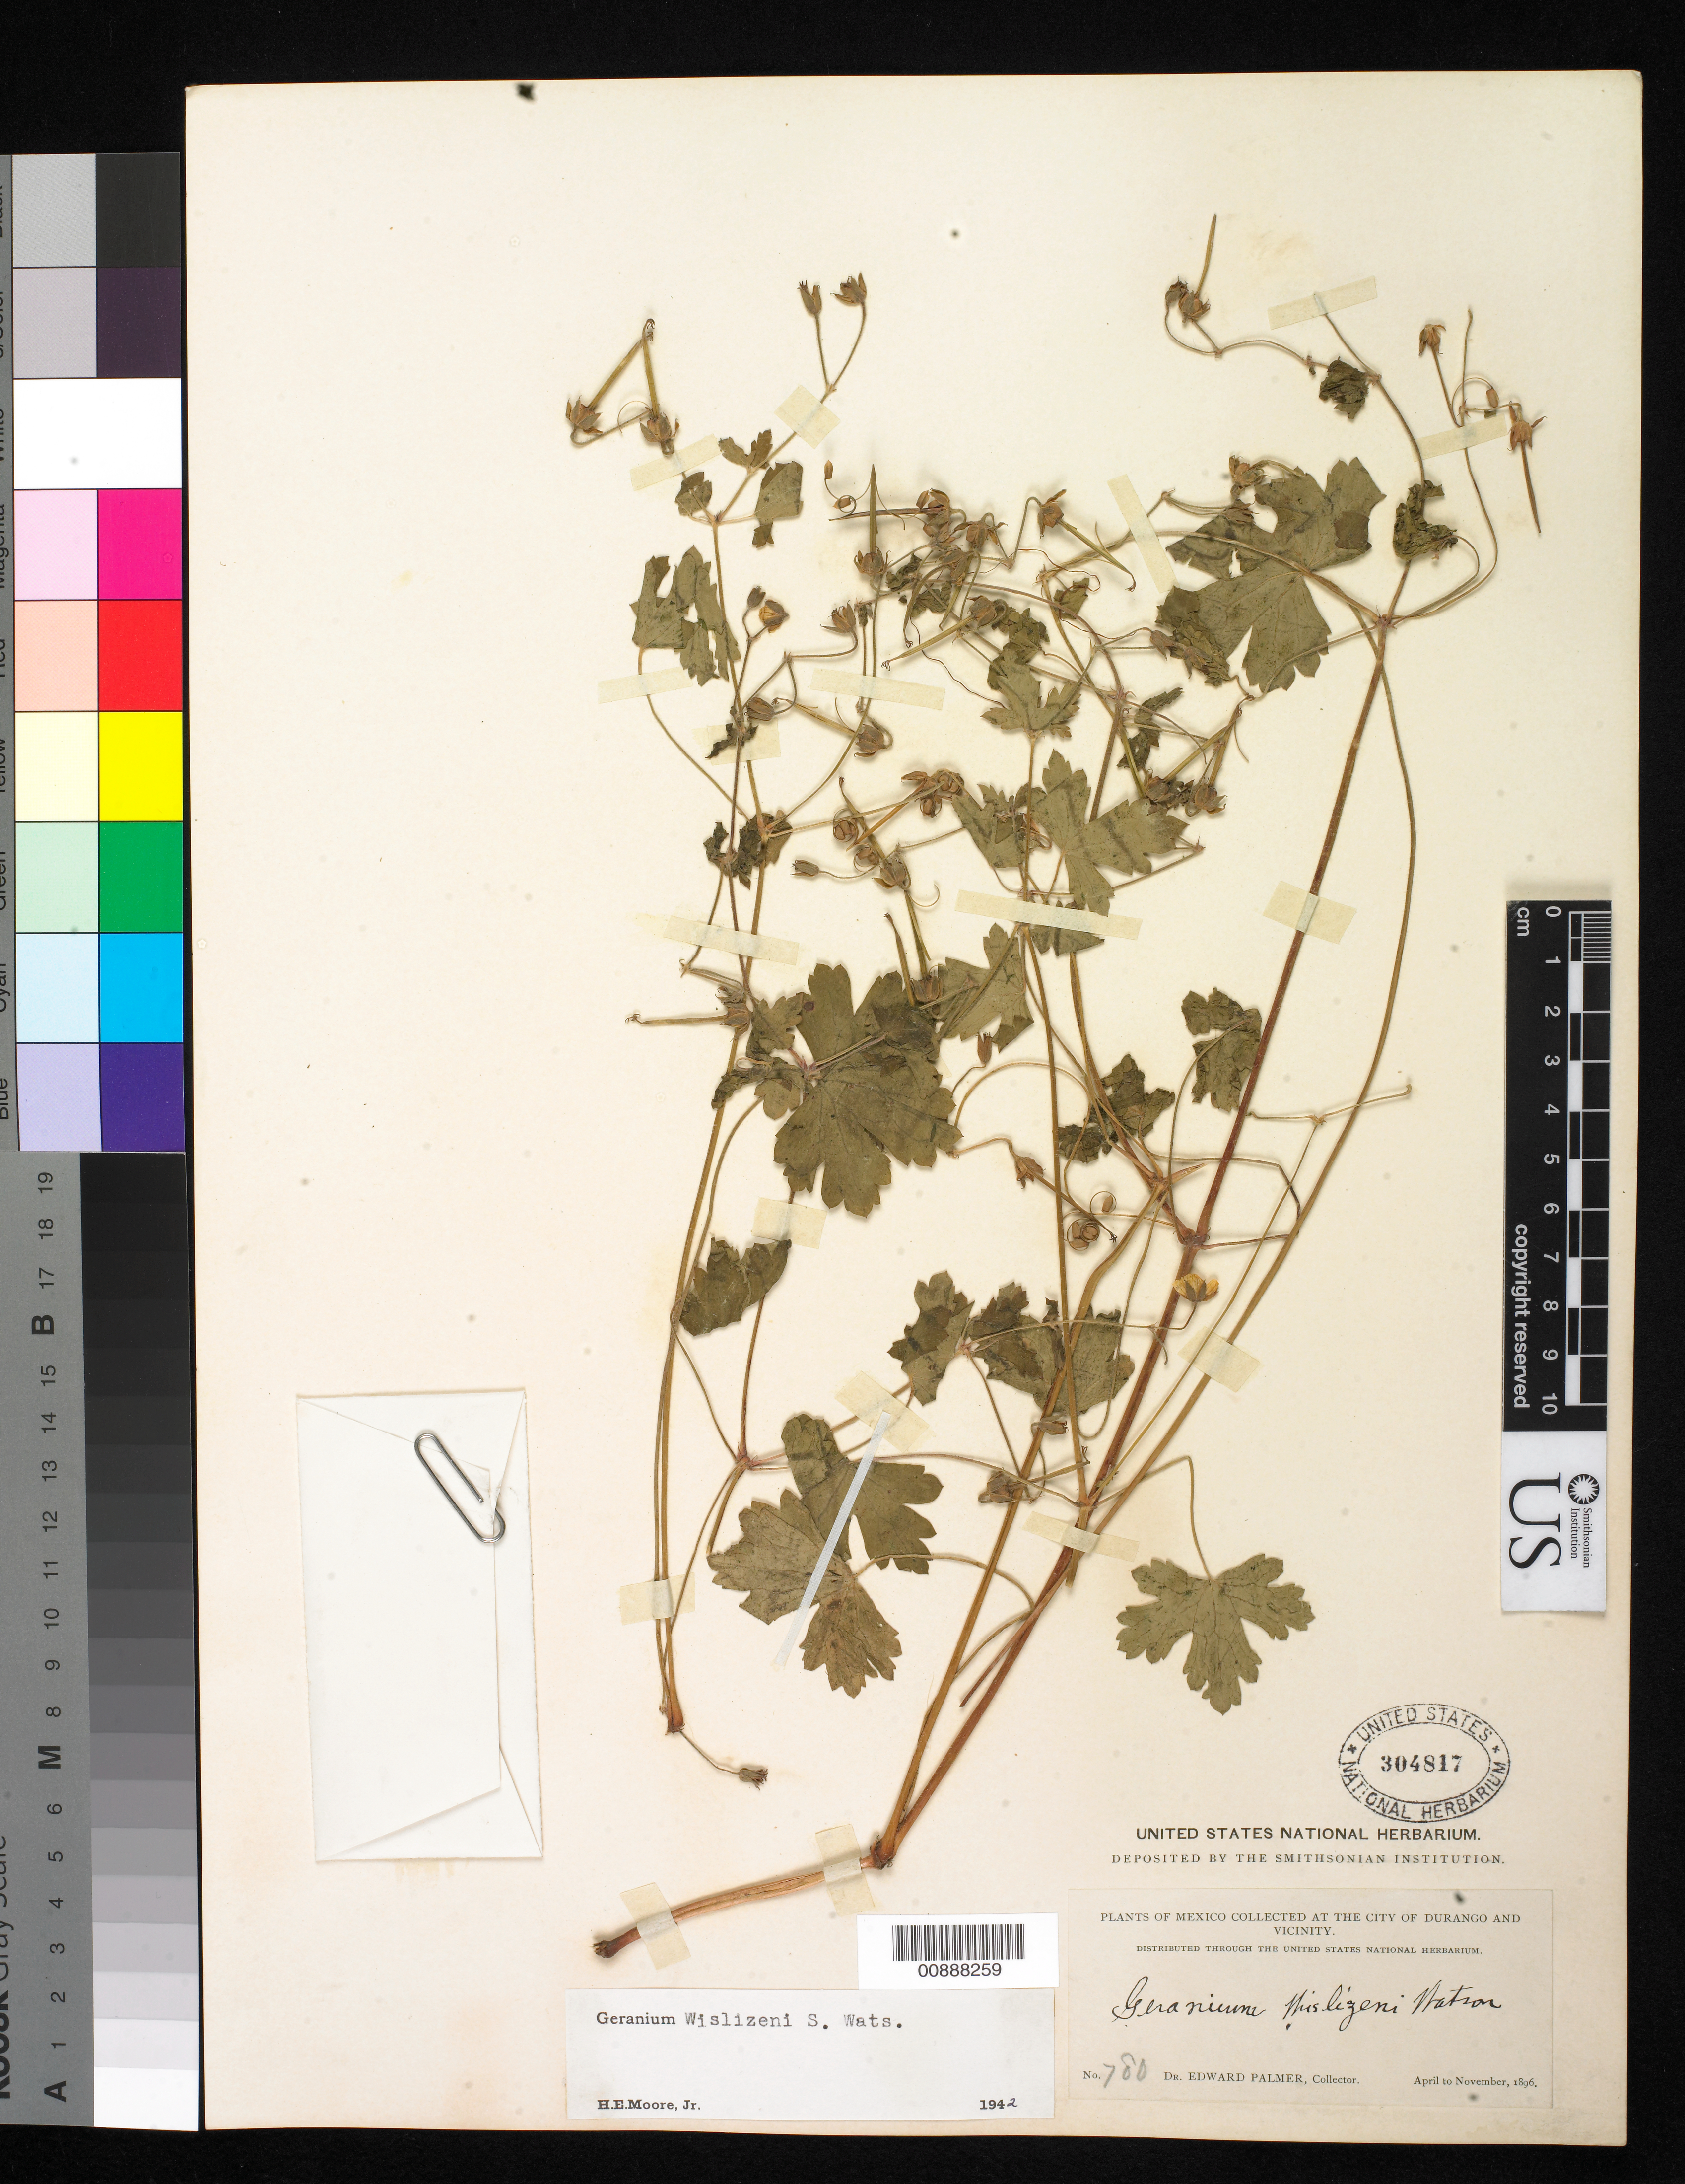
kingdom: Plantae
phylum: Tracheophyta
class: Magnoliopsida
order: Geraniales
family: Geraniaceae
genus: Geranium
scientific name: Geranium wislizeni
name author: S. Watson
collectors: E. Palmer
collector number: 780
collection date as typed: Apr 1896 to -- Nov 1896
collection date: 1896-04/1896-11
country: Mexico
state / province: Durango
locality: City of Durango and vicinity.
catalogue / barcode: US 304817